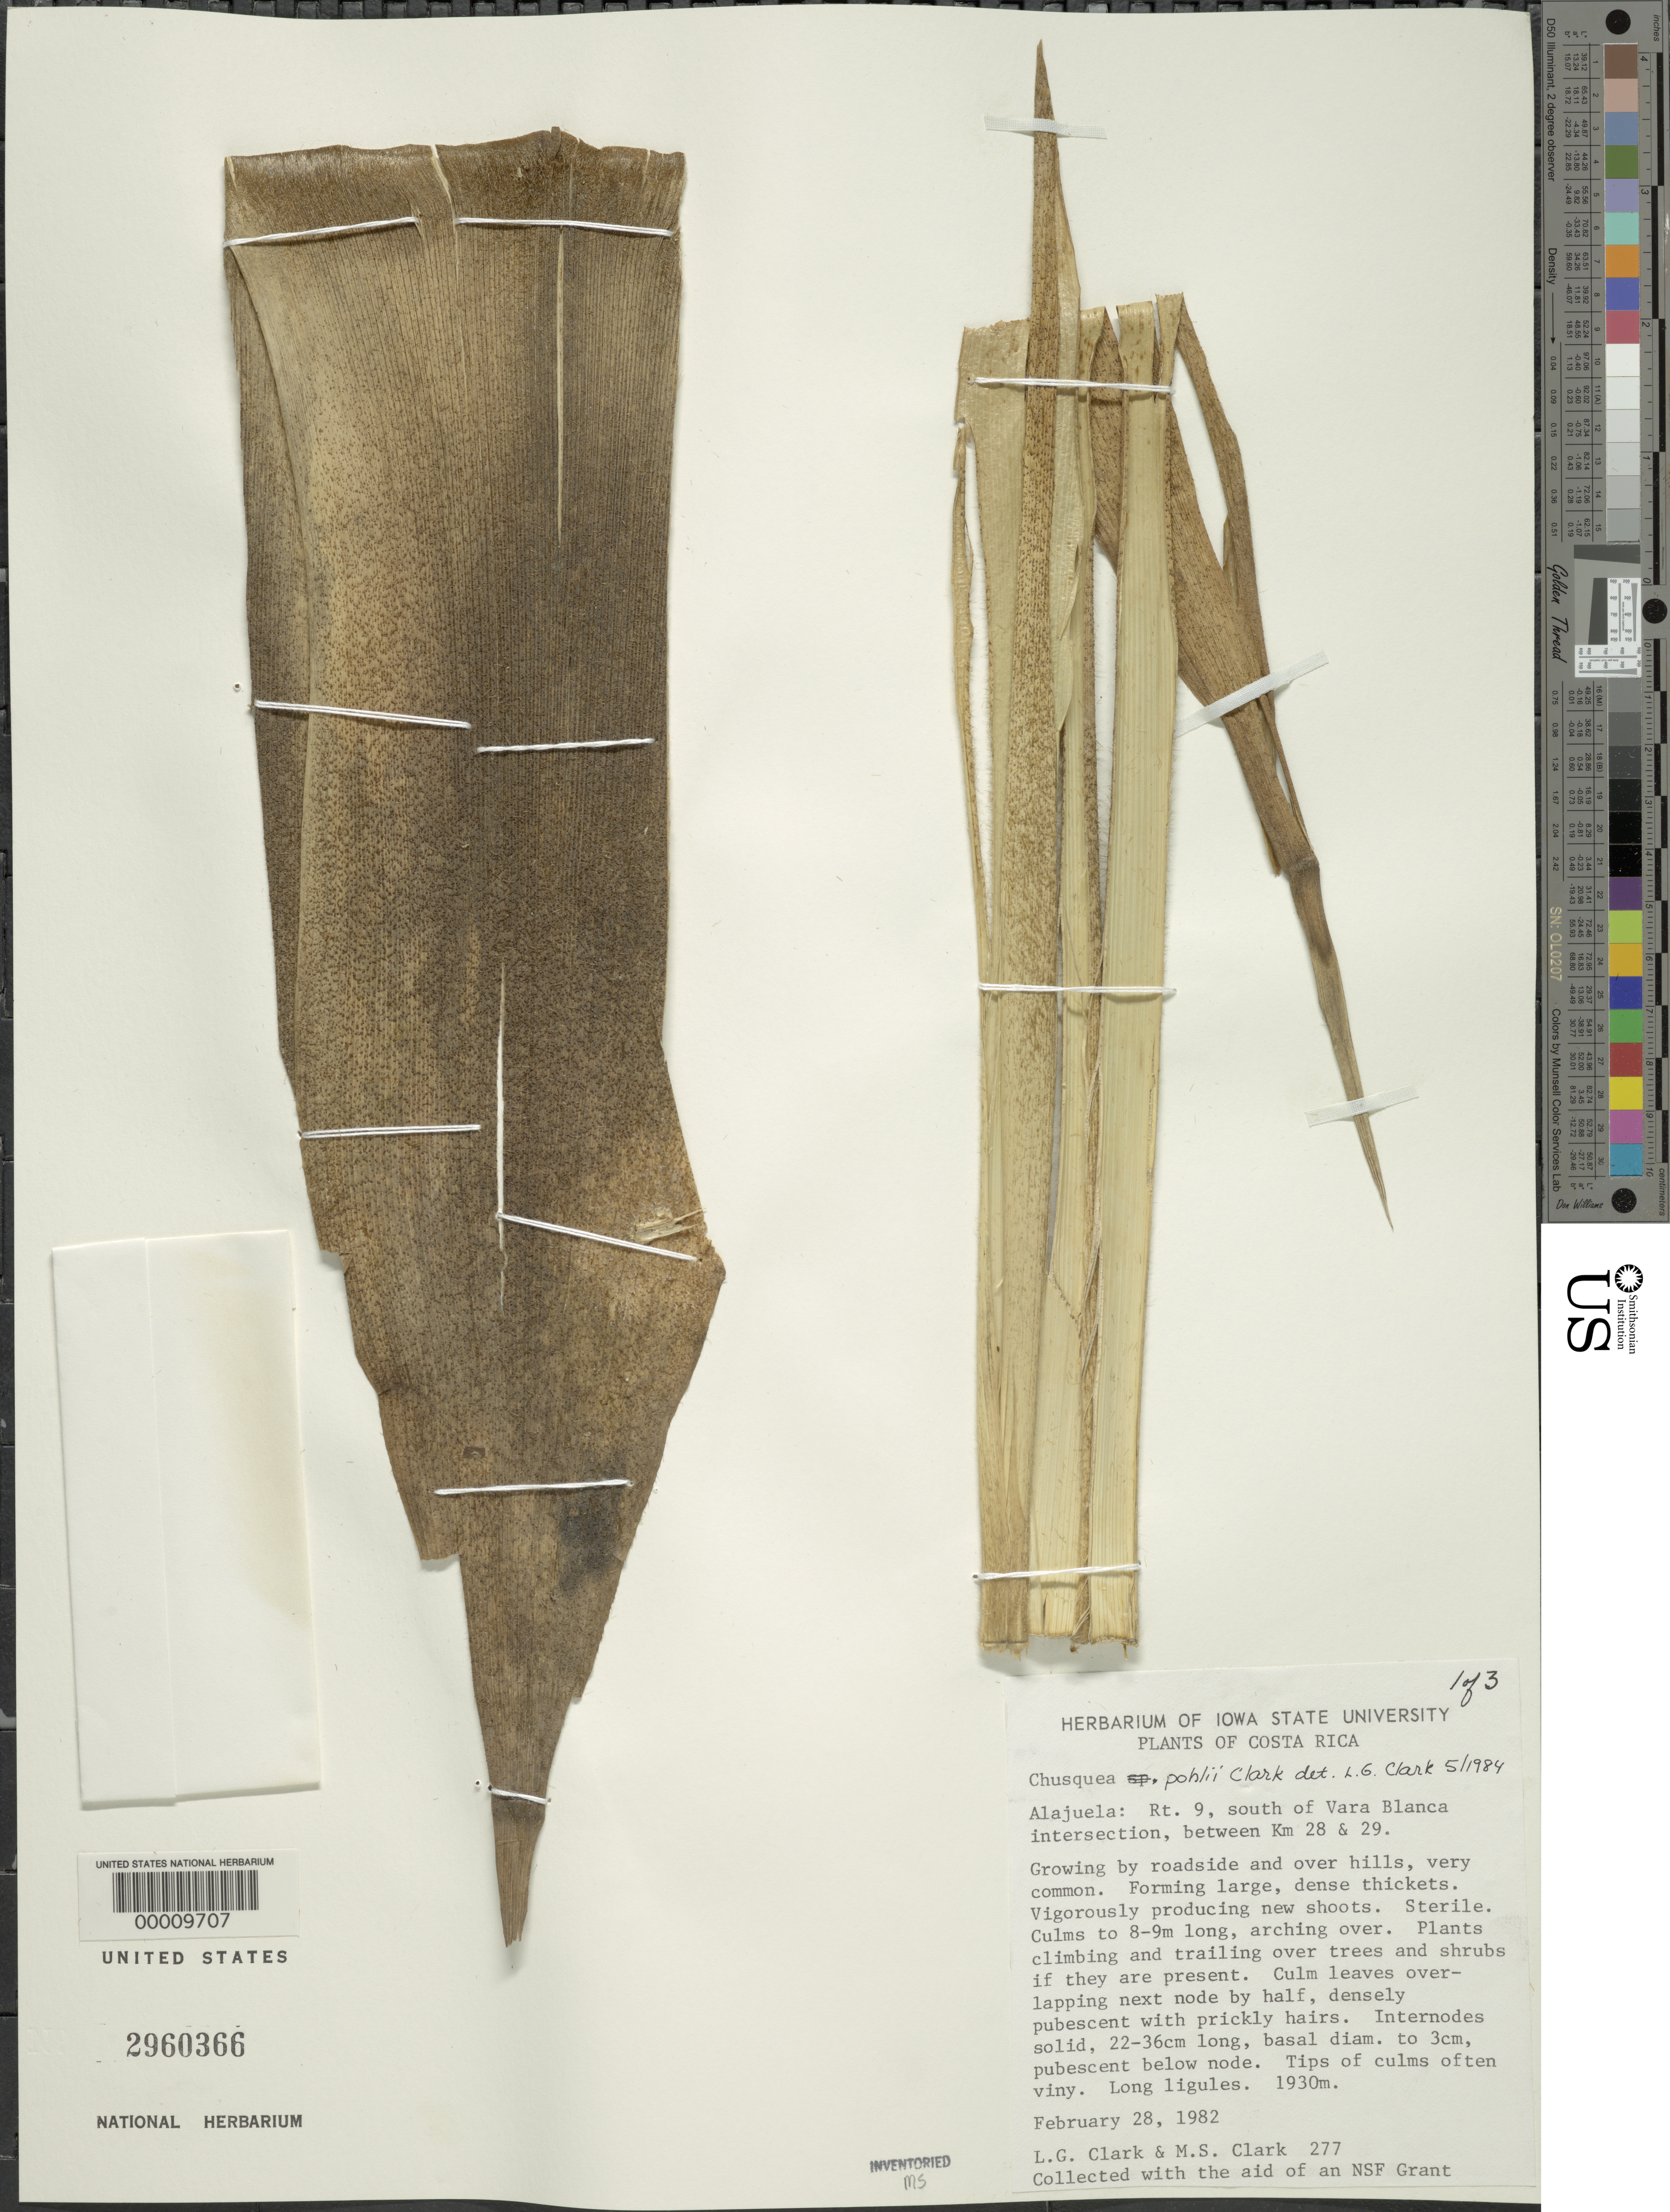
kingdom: Plantae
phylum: Tracheophyta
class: Liliopsida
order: Poales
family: Poaceae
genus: Chusquea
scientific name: Chusquea pohlii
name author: L.G. Clark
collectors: L. G. Clark & M. S. Clark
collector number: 277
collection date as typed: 28 Feb 1982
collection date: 1982-02-28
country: Costa Rica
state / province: Alajuela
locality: Vara Blanca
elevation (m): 1930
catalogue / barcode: US 2960366